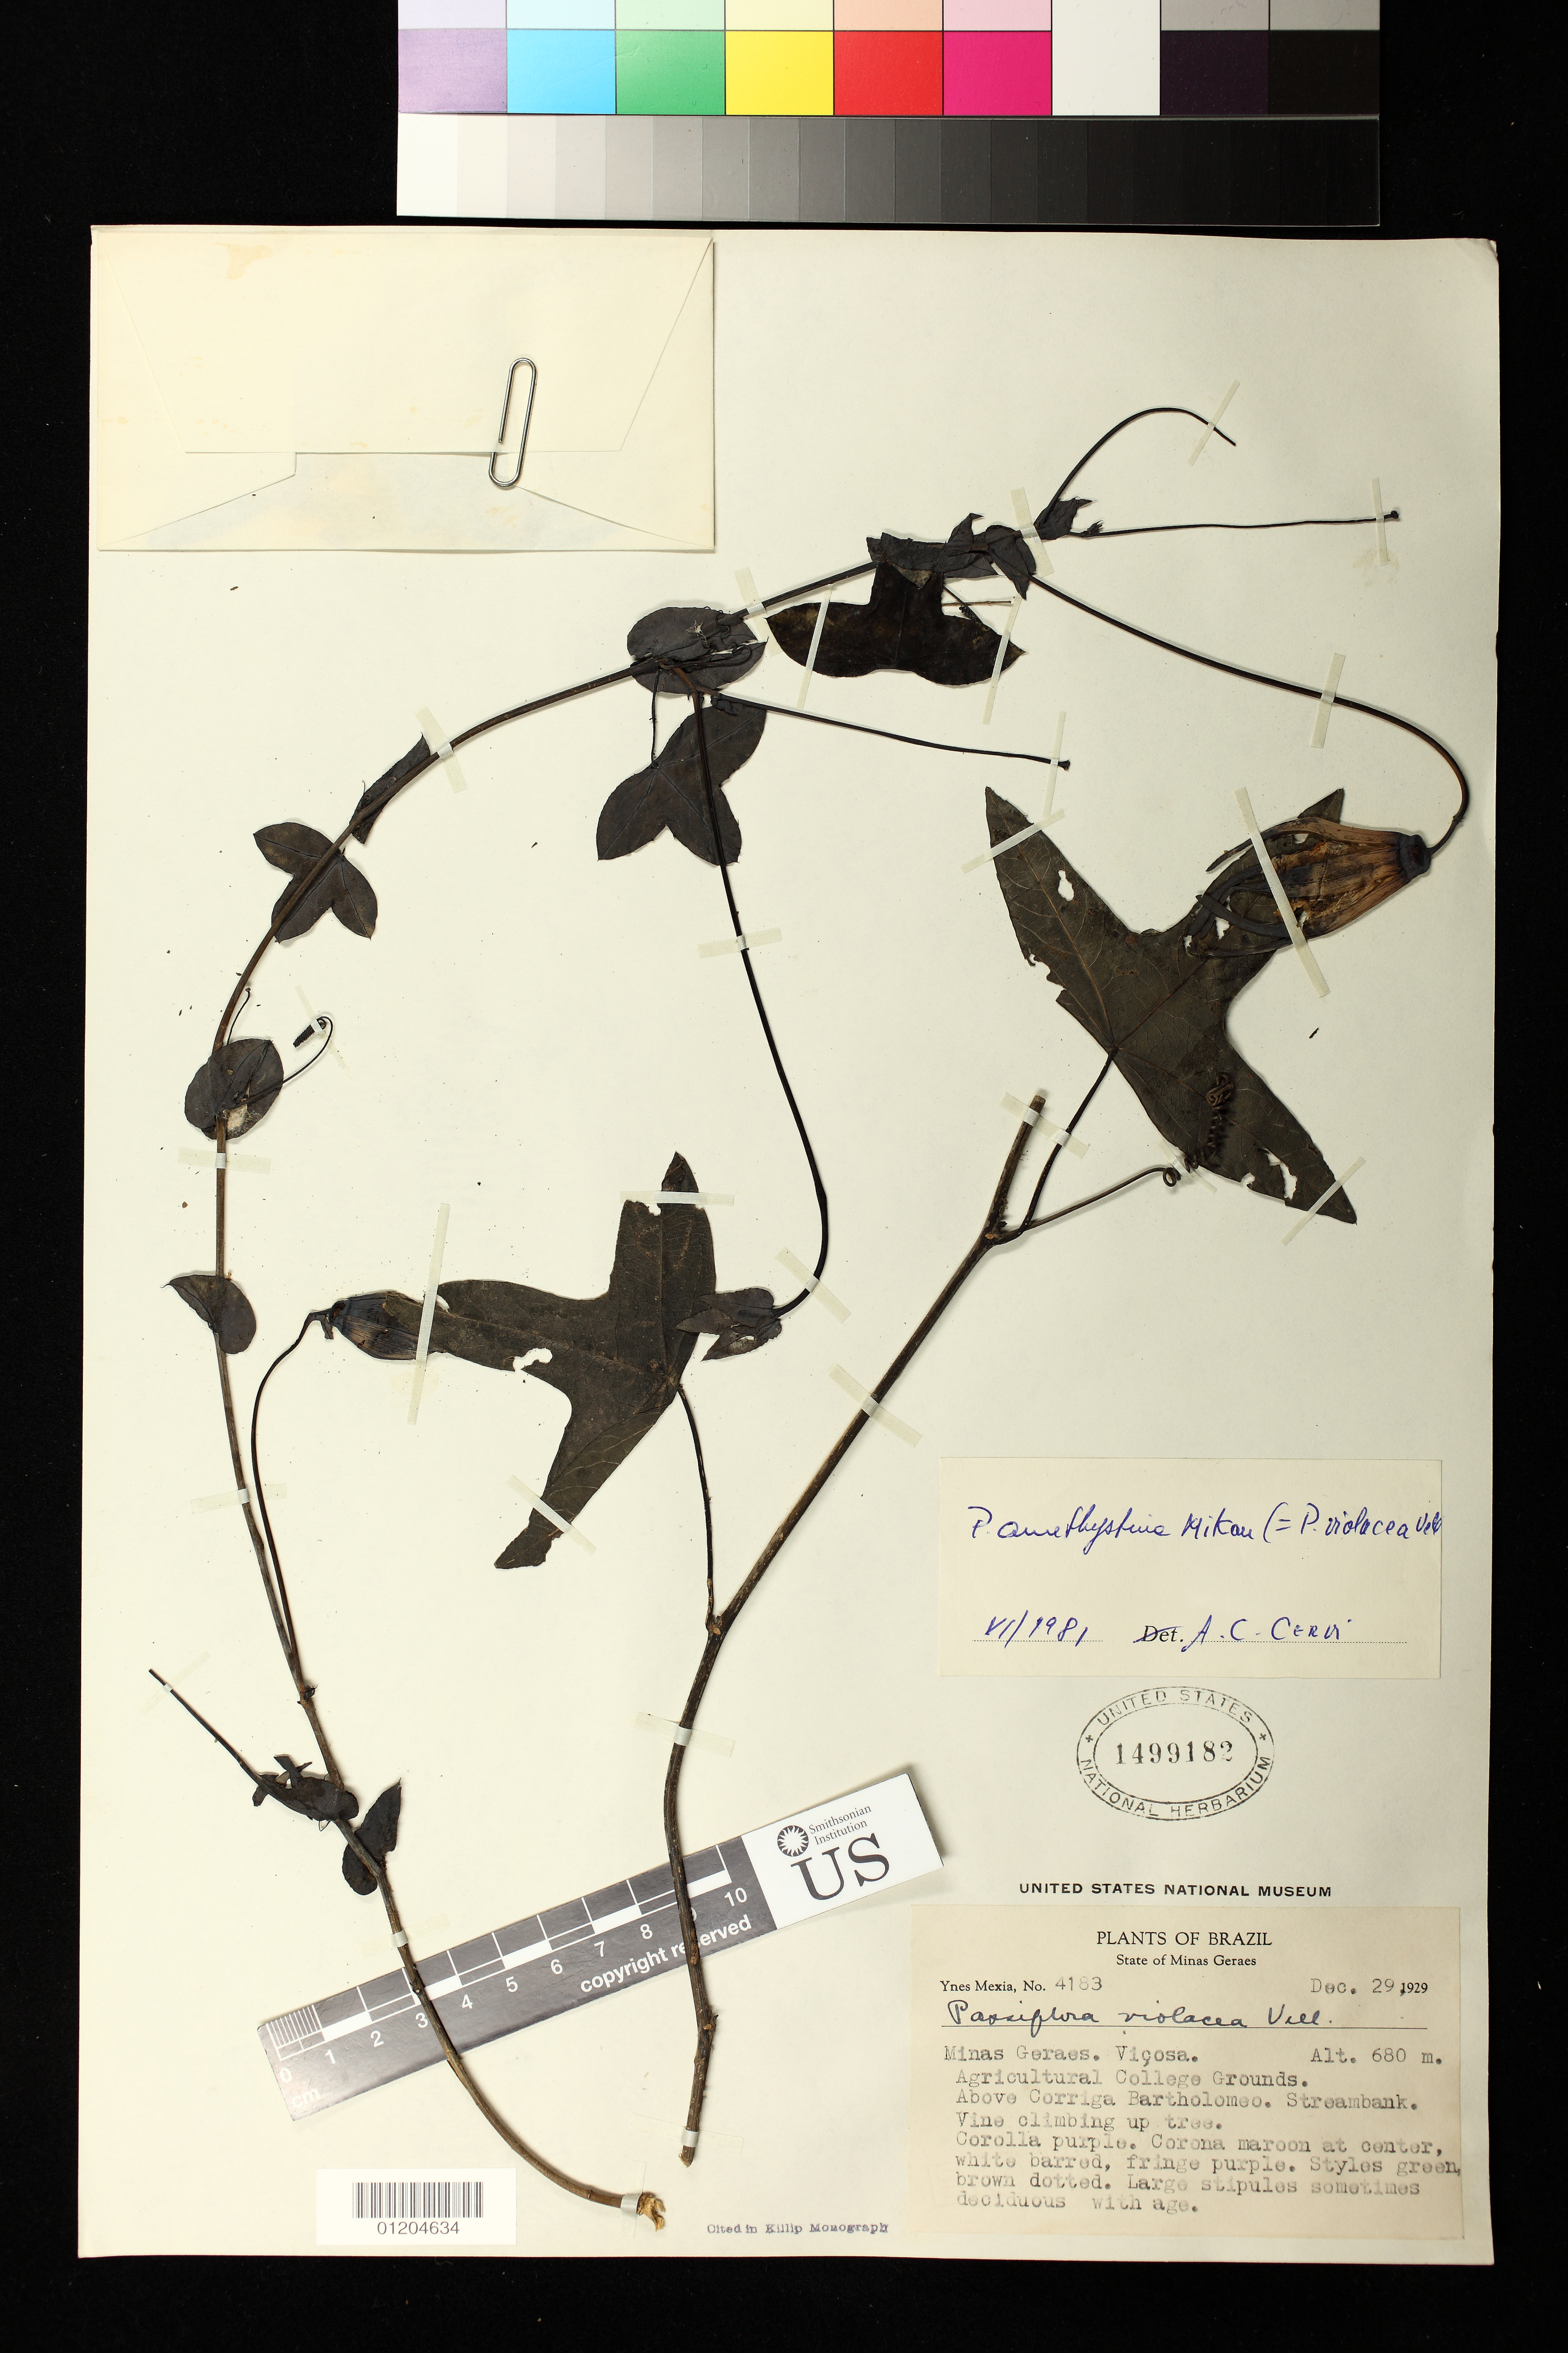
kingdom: Plantae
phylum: Tracheophyta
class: Magnoliopsida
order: Malpighiales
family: Passifloraceae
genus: Passiflora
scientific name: Passiflora amethystina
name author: J.C. Mikan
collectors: Y. Mexia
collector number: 4183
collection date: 1929-12-29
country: Brazil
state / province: Minas Gerais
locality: Vicosa.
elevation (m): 680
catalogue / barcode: US 1499182